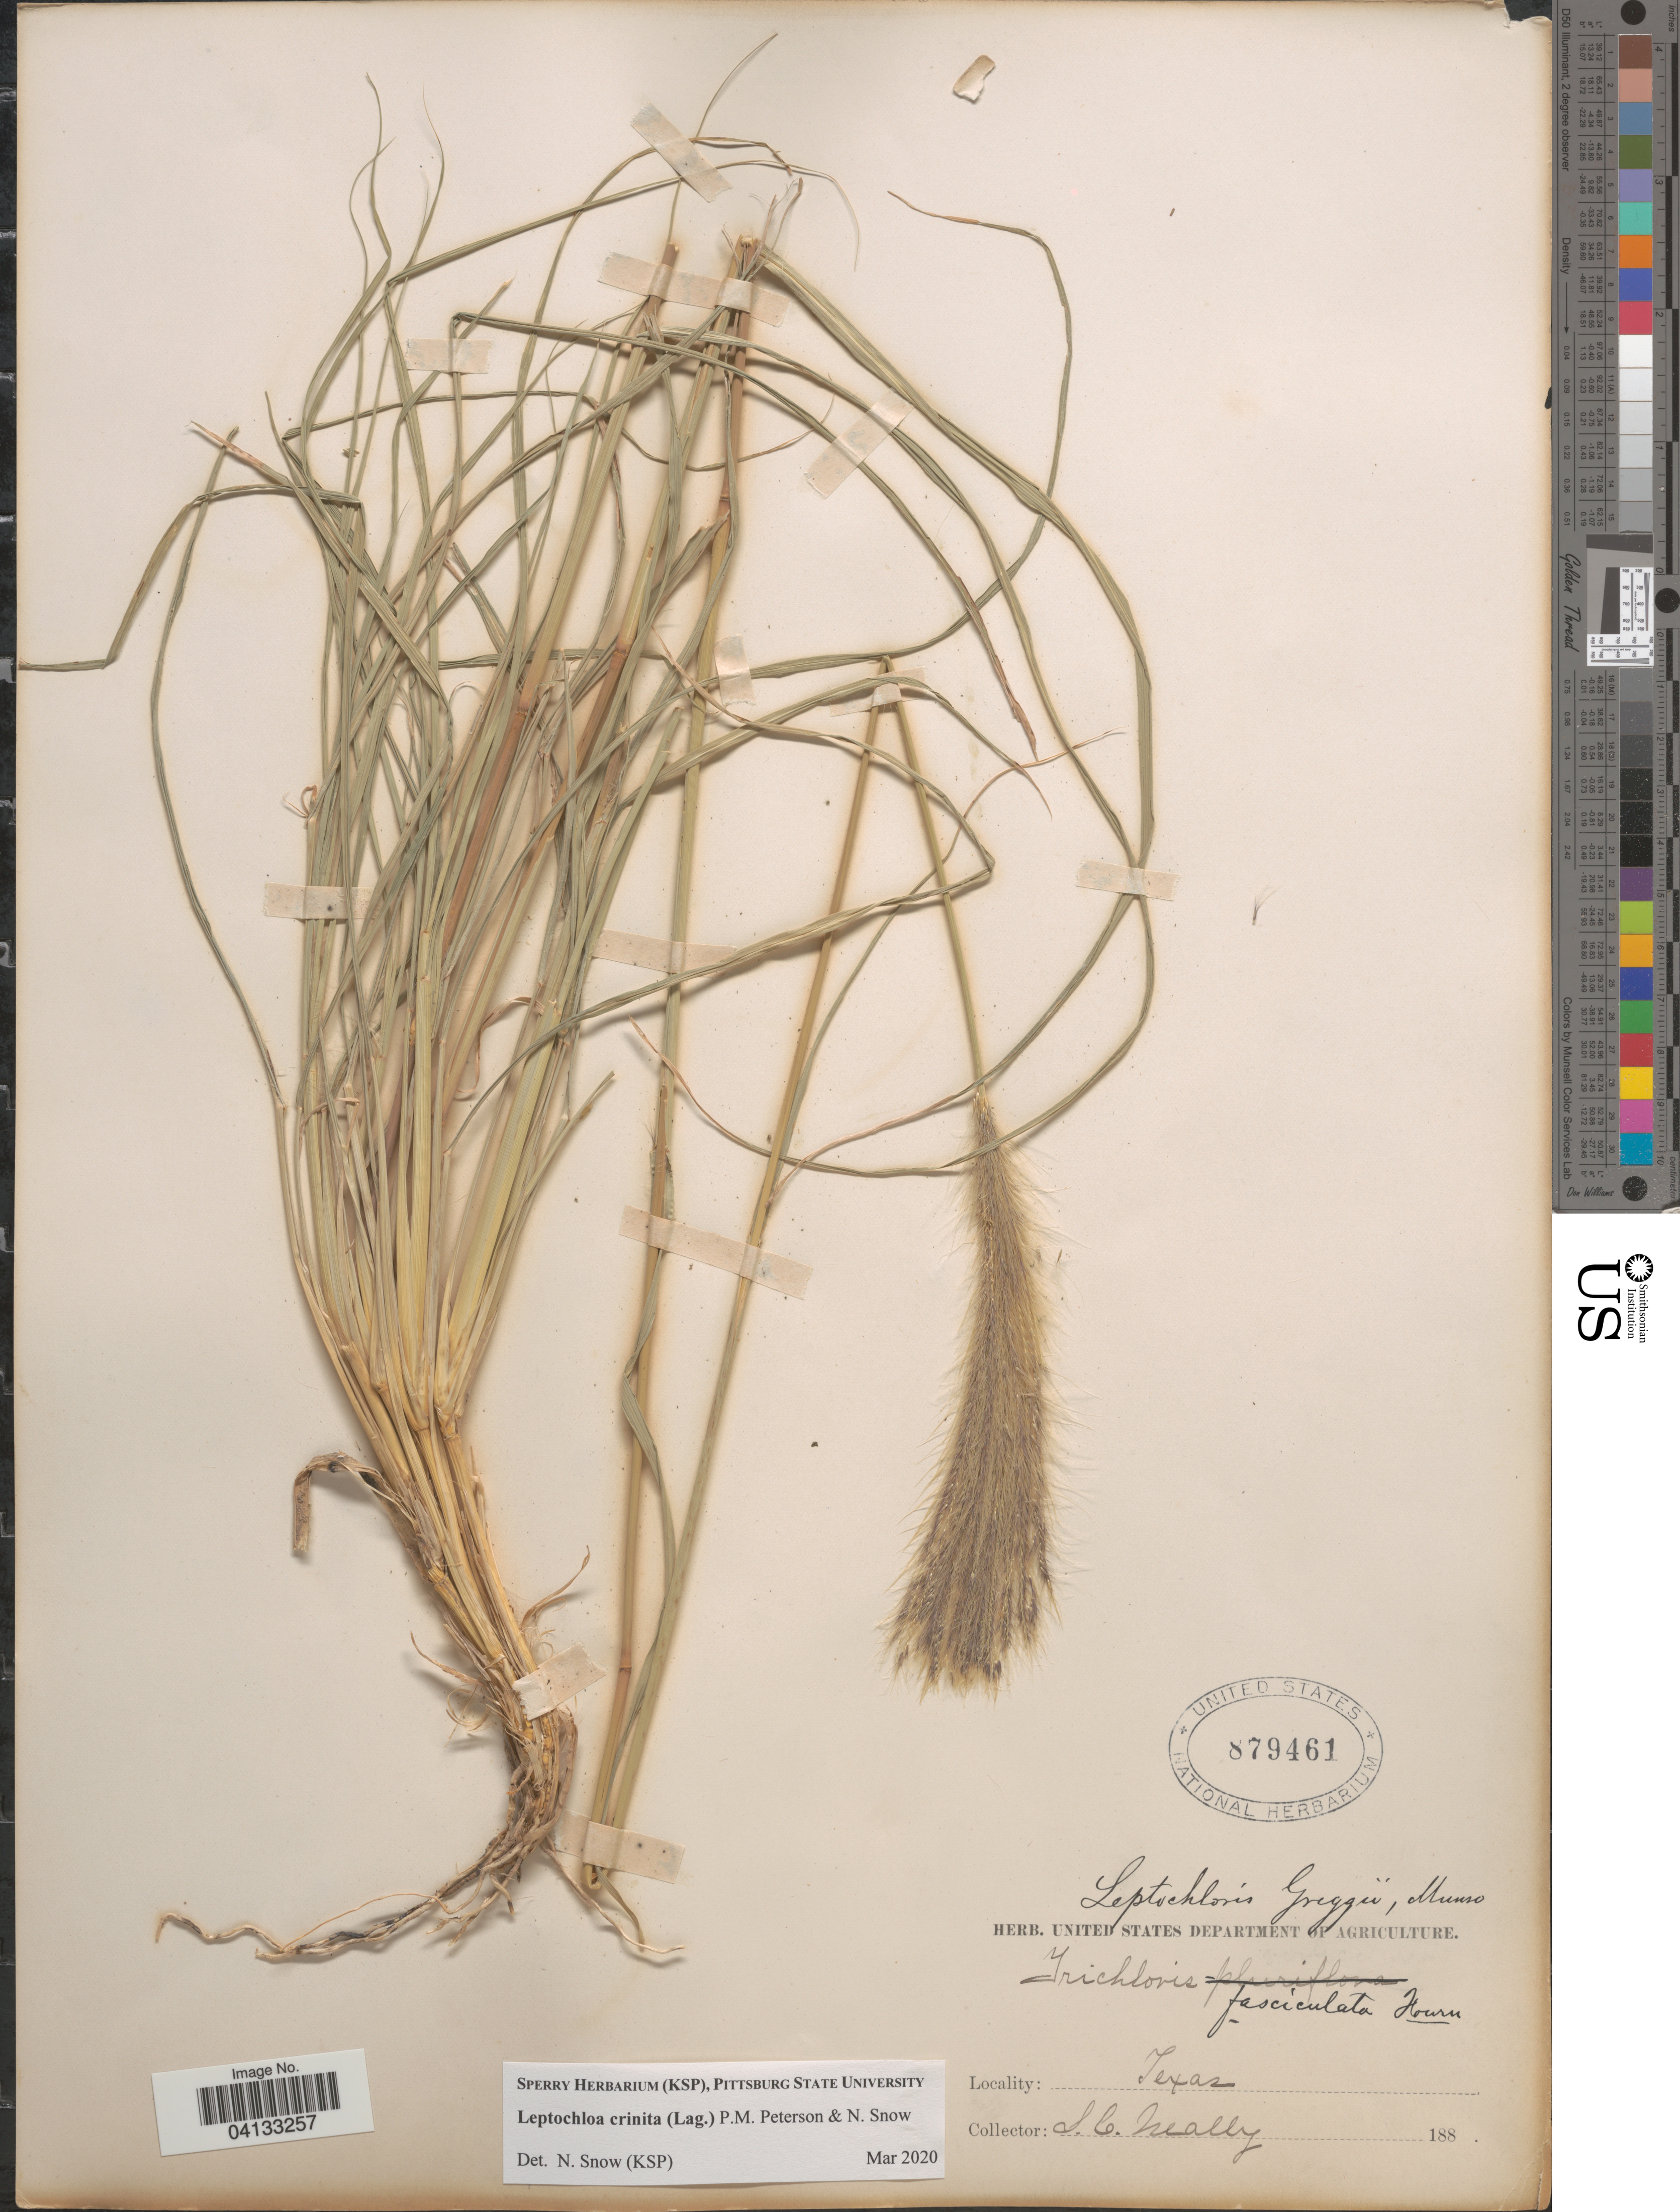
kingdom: Plantae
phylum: Tracheophyta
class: Liliopsida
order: Poales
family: Poaceae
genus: Leptochloa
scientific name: Leptochloa crinita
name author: (Lag.) P.M. Peterson & N. Snow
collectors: G. Neally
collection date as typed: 188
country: United States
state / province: Texas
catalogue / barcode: US 879461